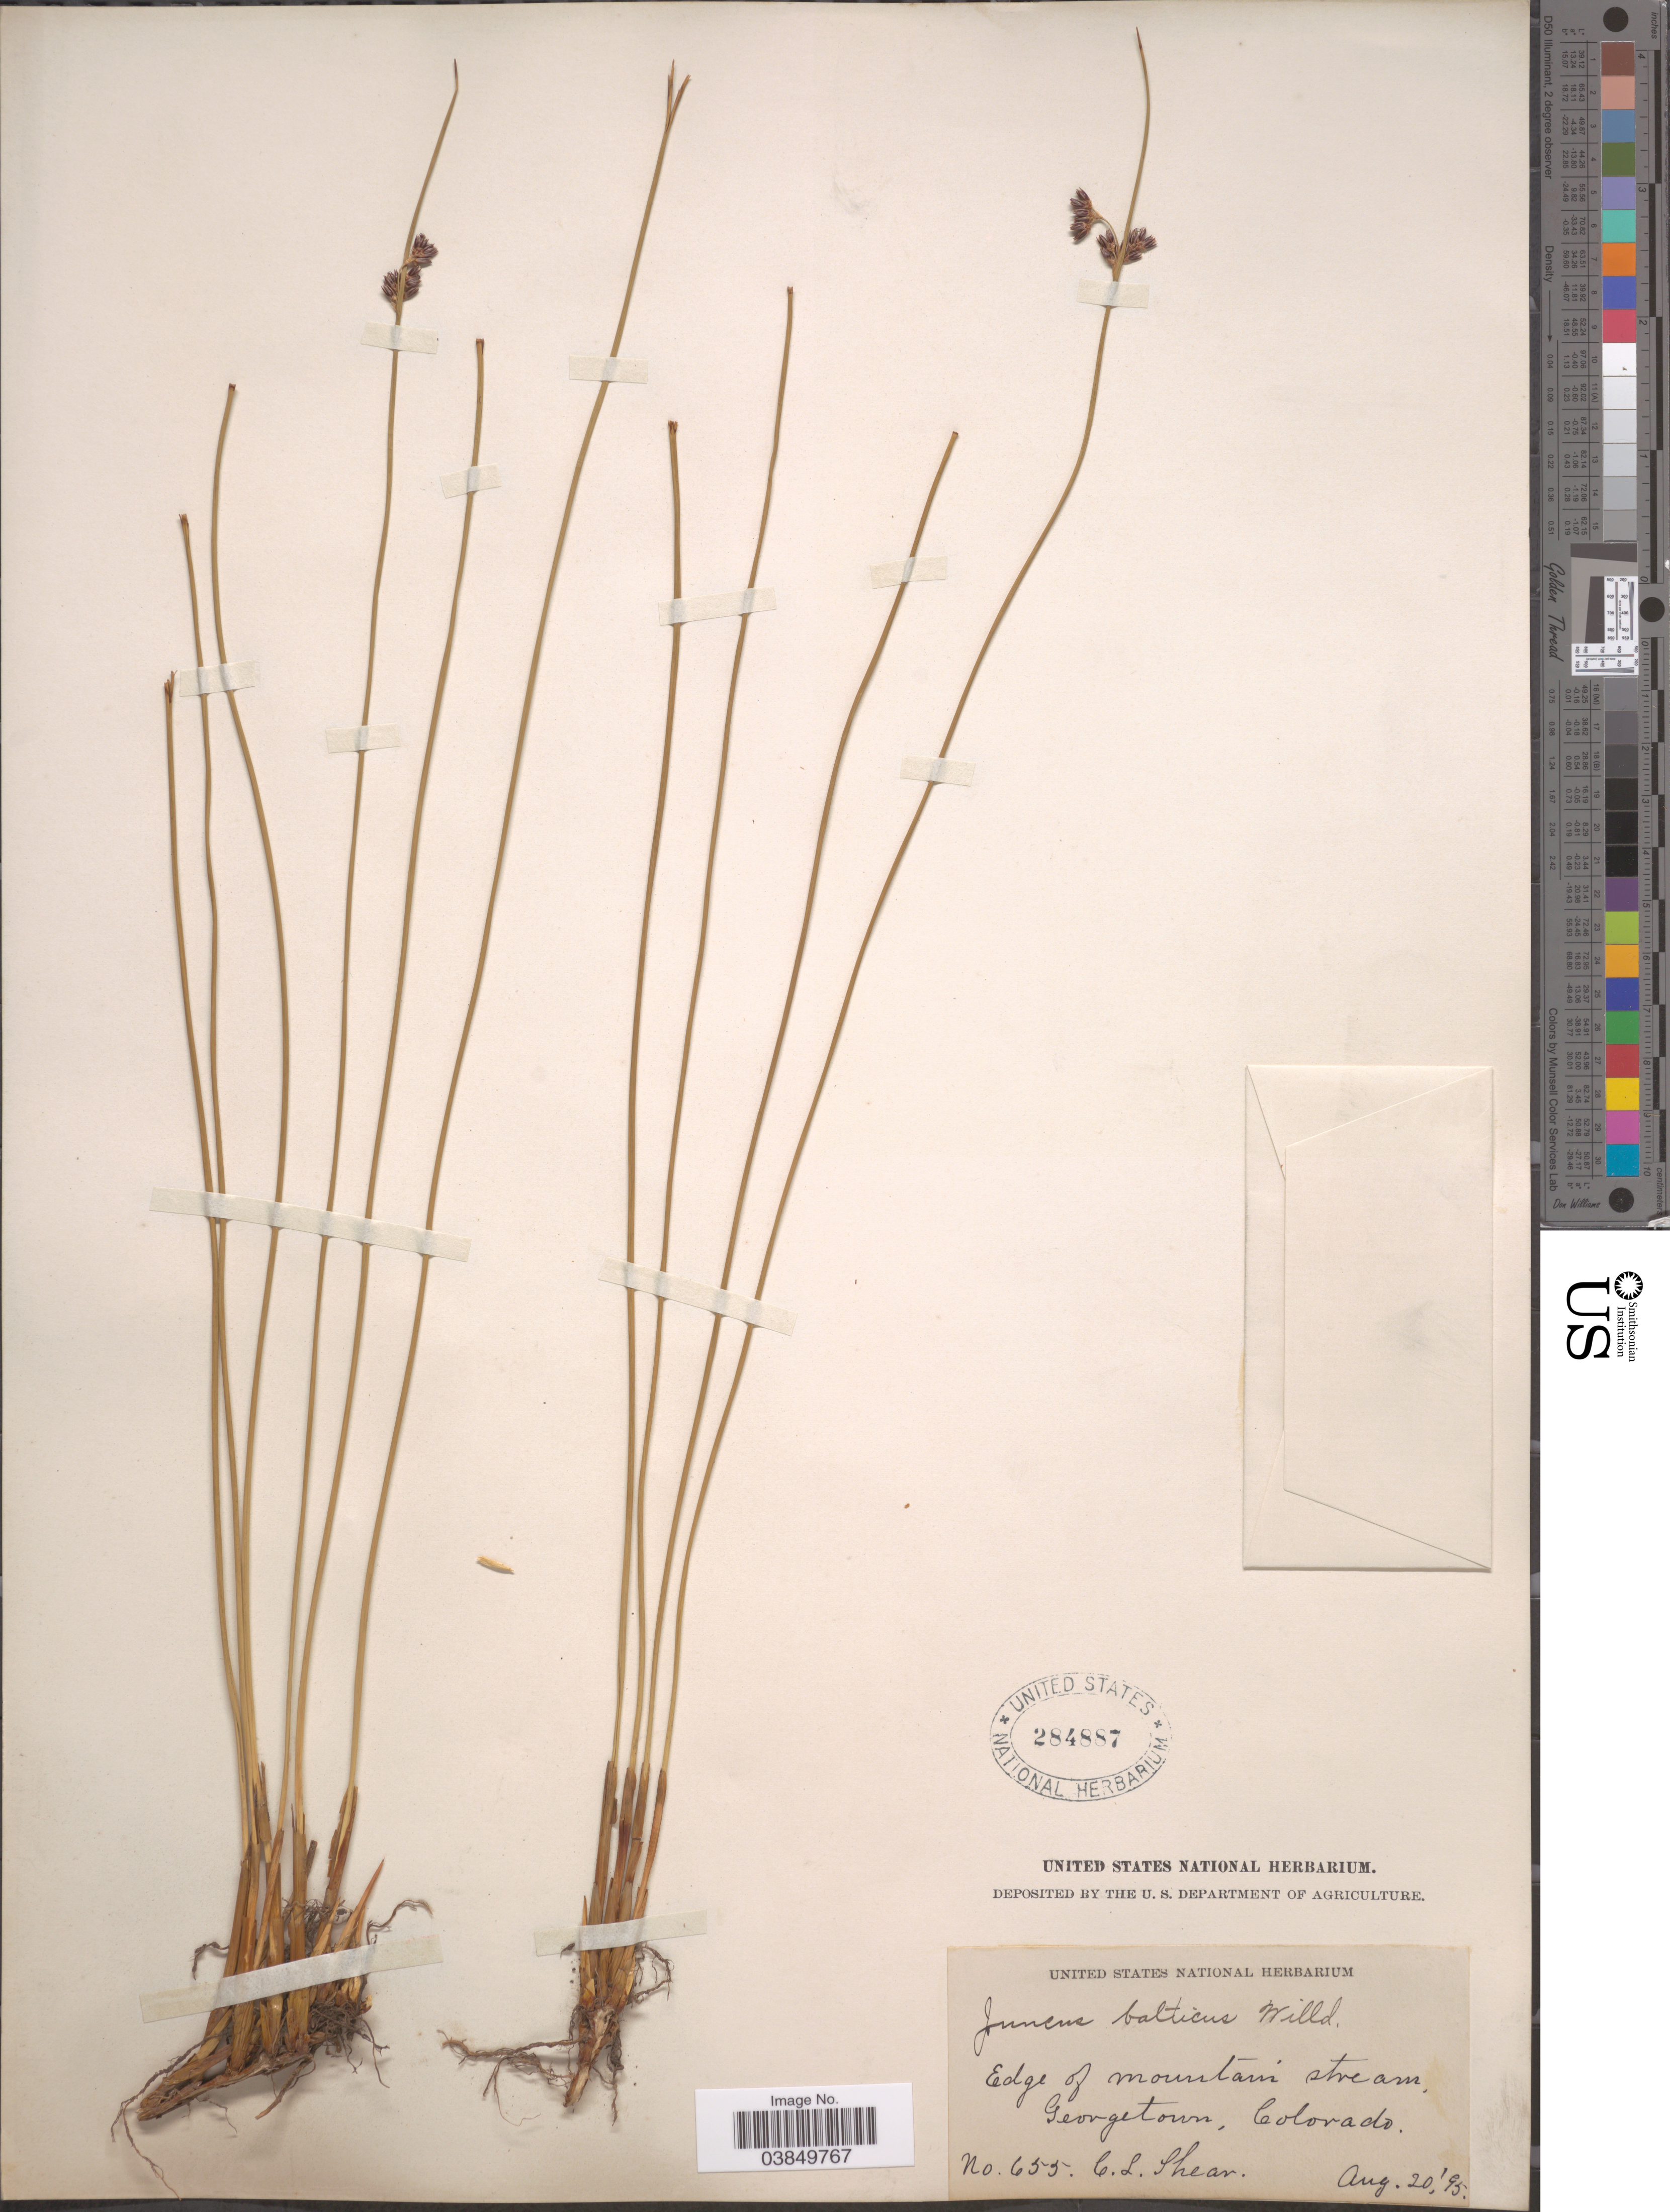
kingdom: Plantae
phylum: Tracheophyta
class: Liliopsida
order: Poales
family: Juncaceae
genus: Juncus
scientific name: Juncus balticus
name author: Willd.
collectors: C. L. Shear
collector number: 655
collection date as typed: Transcribed d/m/y: 20/8/95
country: United States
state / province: Colorado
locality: Edge of mountain stream, Georgetown.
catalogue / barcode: US 284887